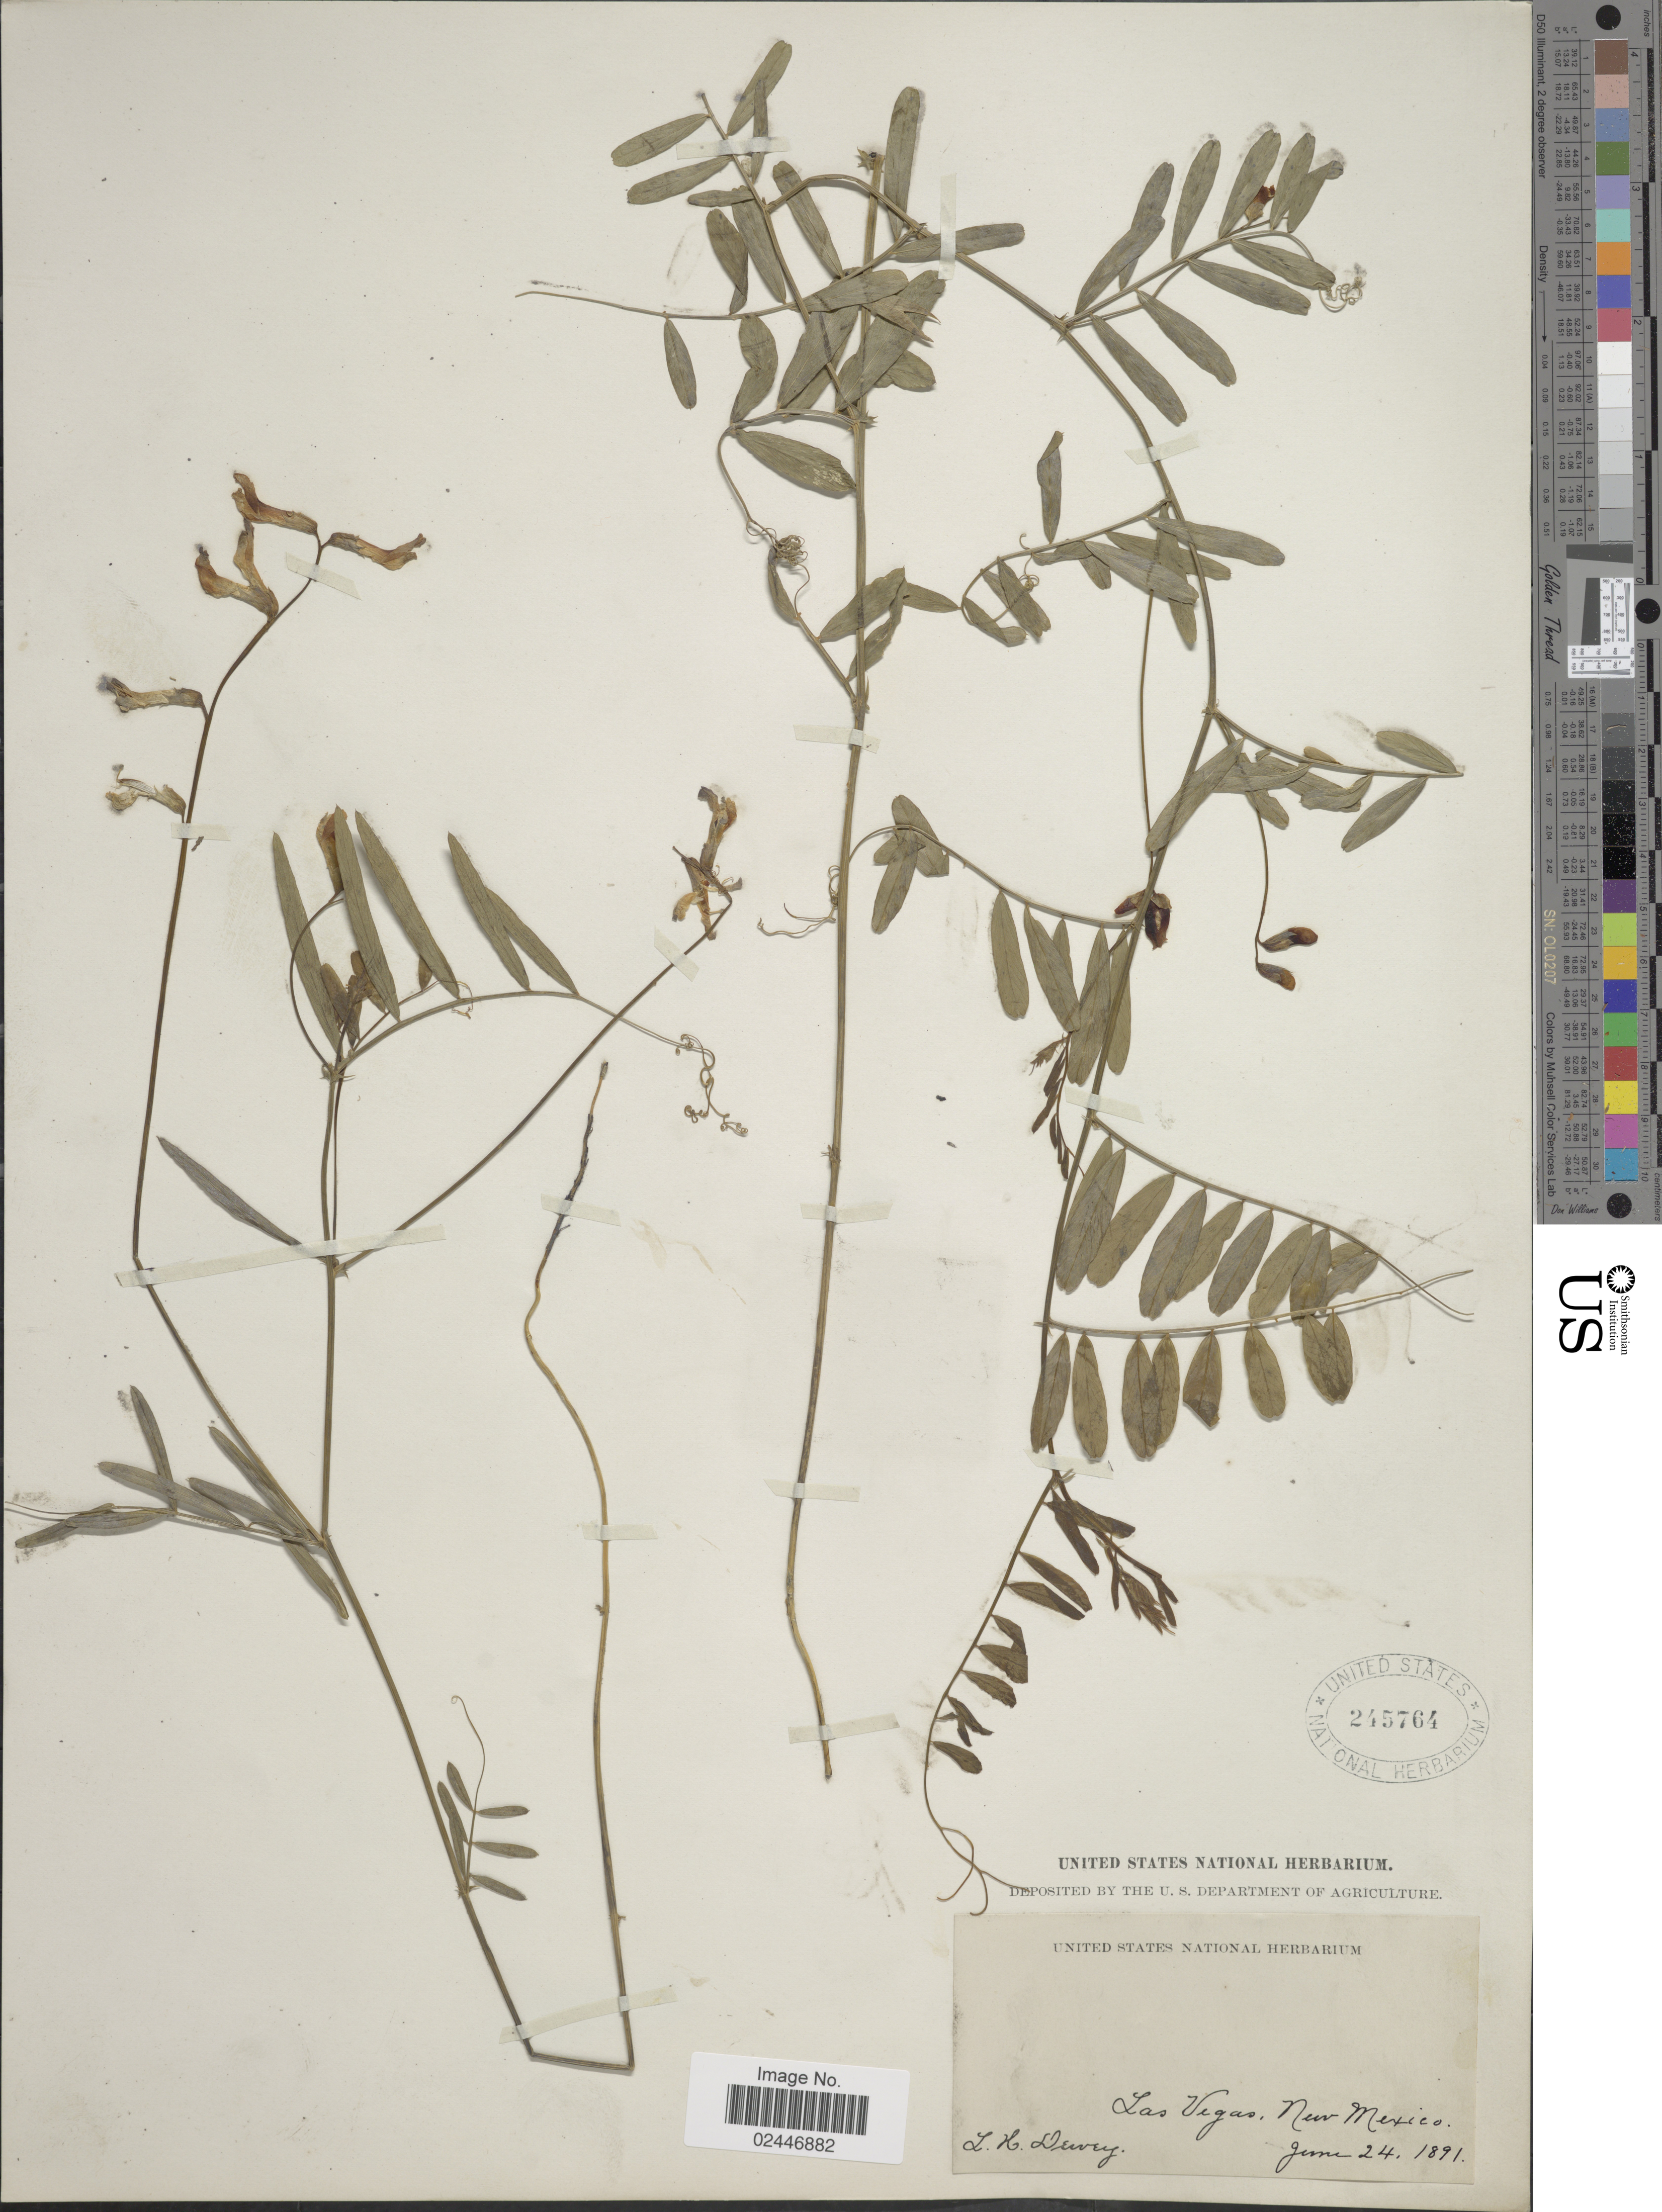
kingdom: Plantae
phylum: Tracheophyta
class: Magnoliopsida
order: Fabales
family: Fabaceae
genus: Vicia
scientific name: Vicia sp.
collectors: L. H. Dewey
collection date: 1891-06-24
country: United States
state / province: New Mexico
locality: Las Vegas.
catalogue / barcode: US 245764